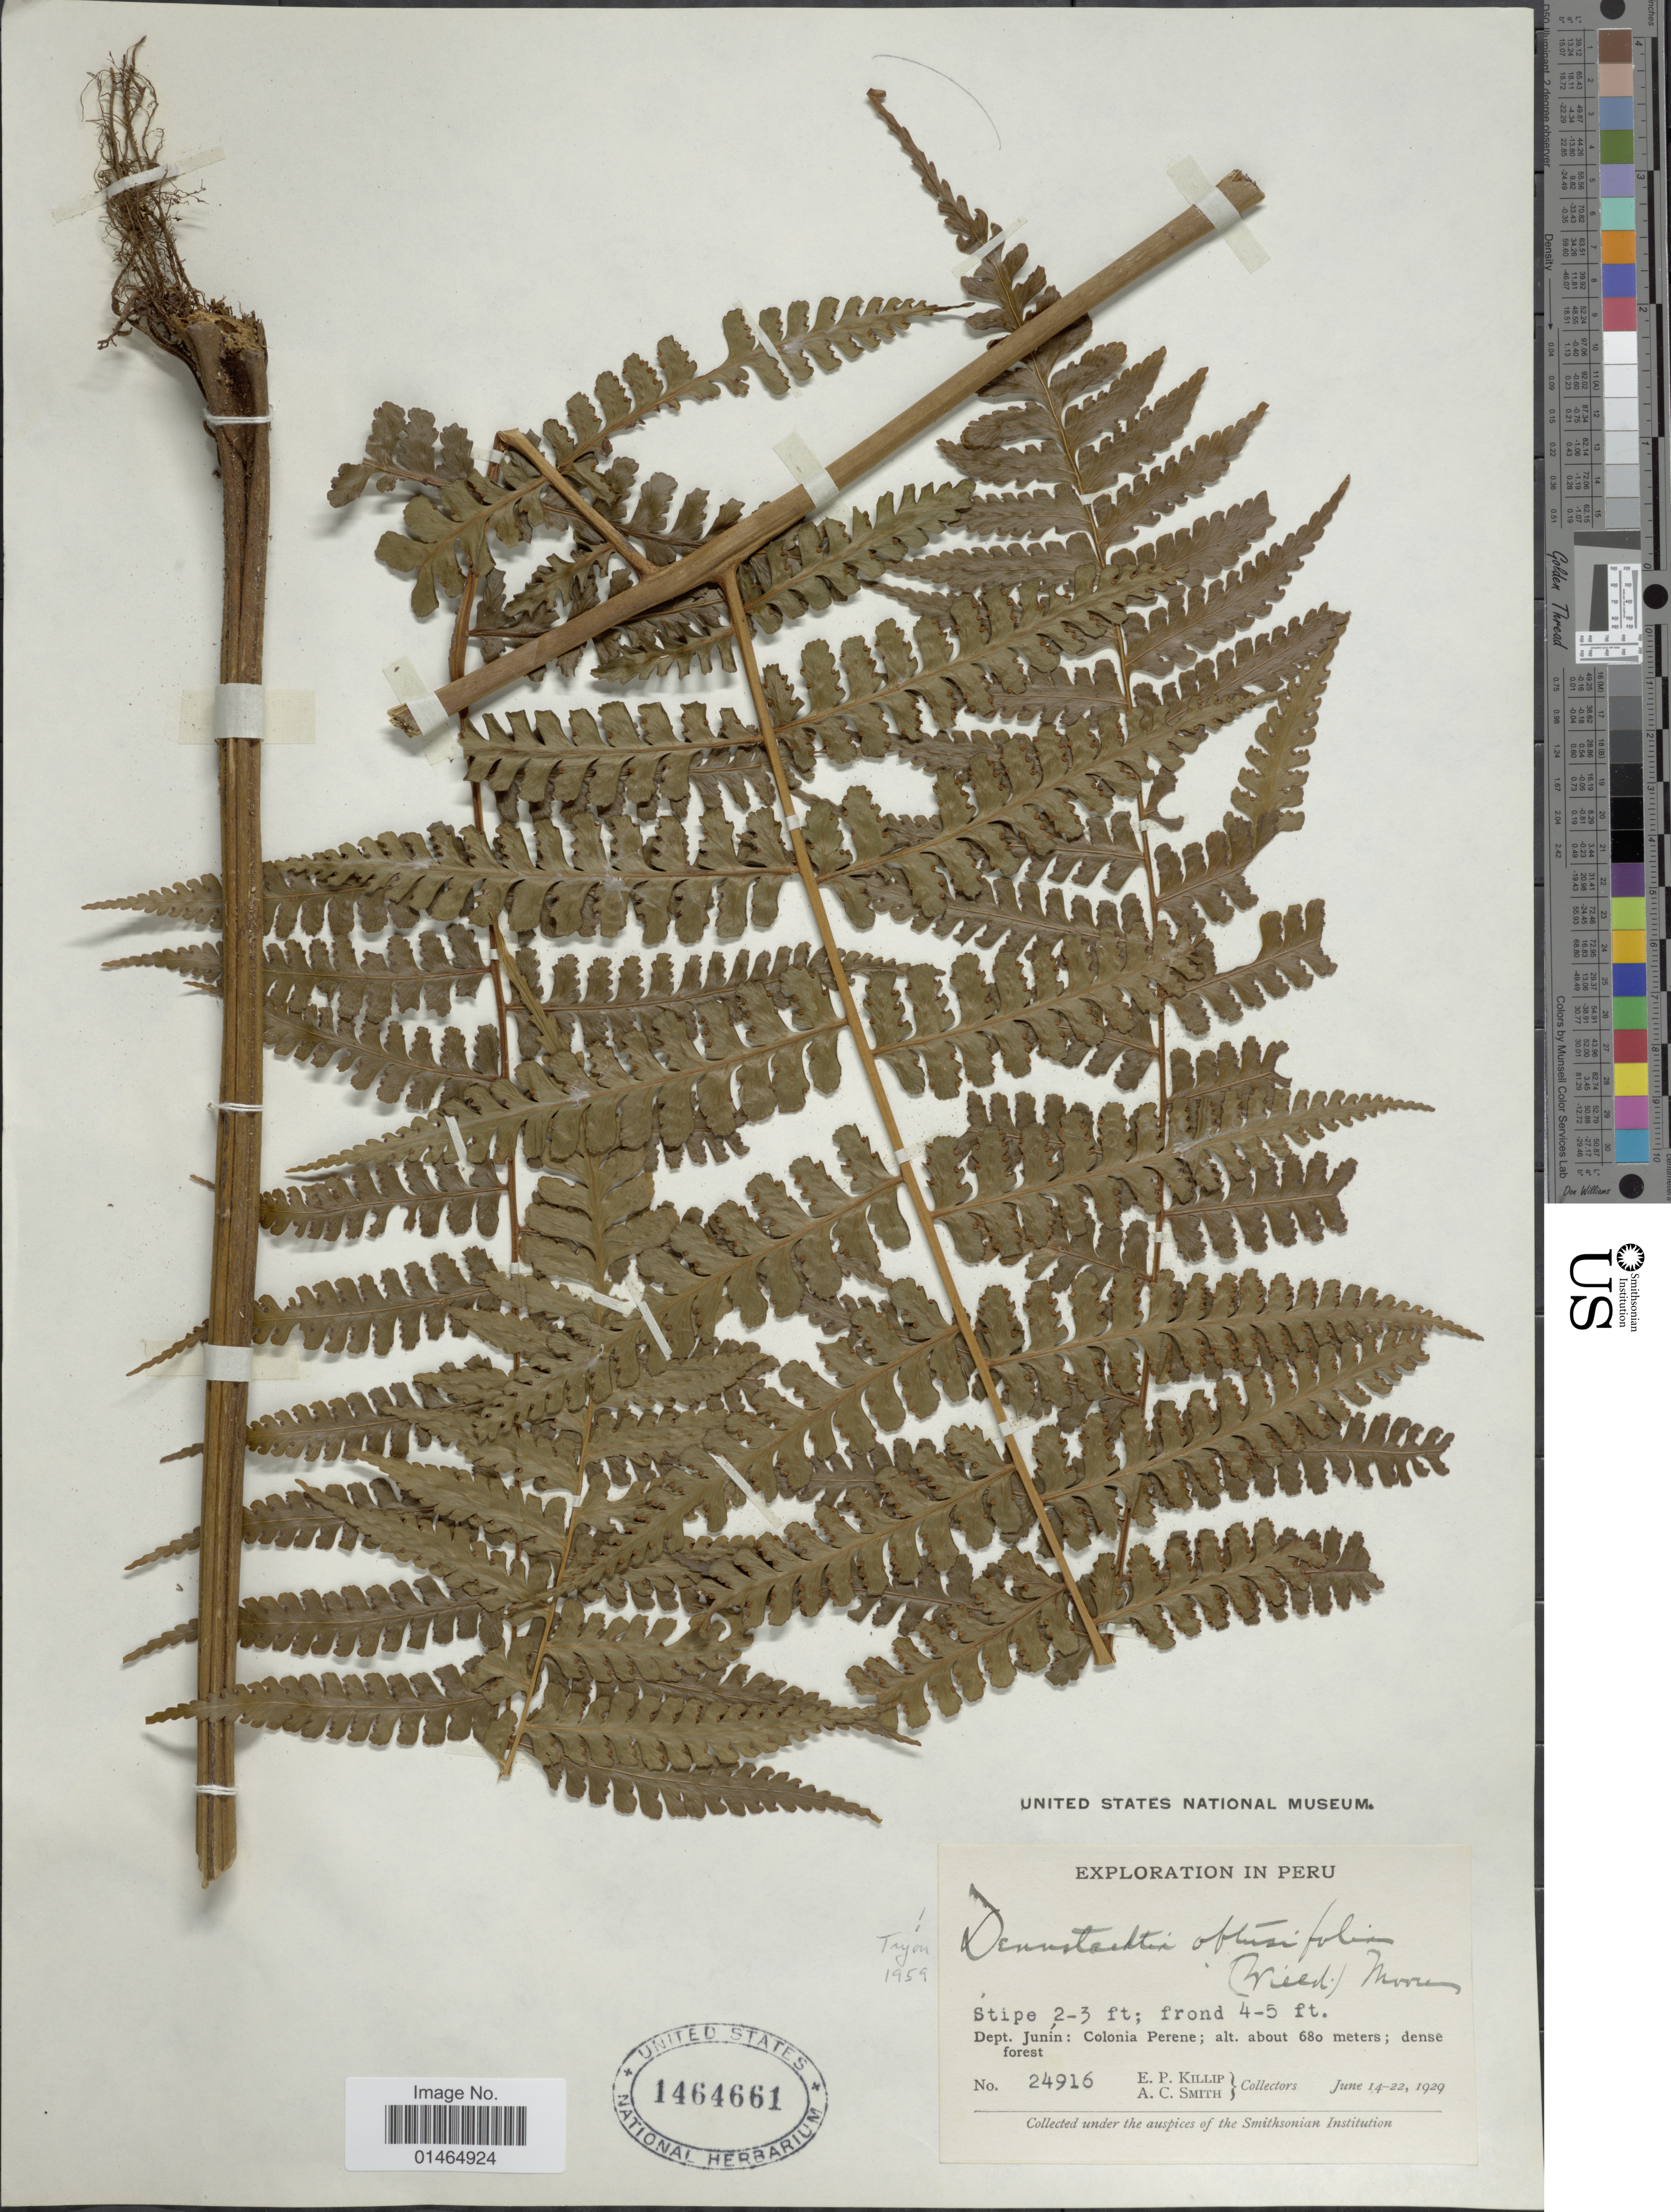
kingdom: Plantae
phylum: Tracheophyta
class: Polypodiopsida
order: Polypodiales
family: Dennstaedtiaceae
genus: Dennstaedtia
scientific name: Dennstaedtia obtusifolia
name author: (Willd.) T. Moore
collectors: E. P. Killip & A. C. Smith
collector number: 24916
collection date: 1929-06-14/1929-06-22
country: Peru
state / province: Junín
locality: Colonia Perene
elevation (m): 680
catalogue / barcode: US 1464661